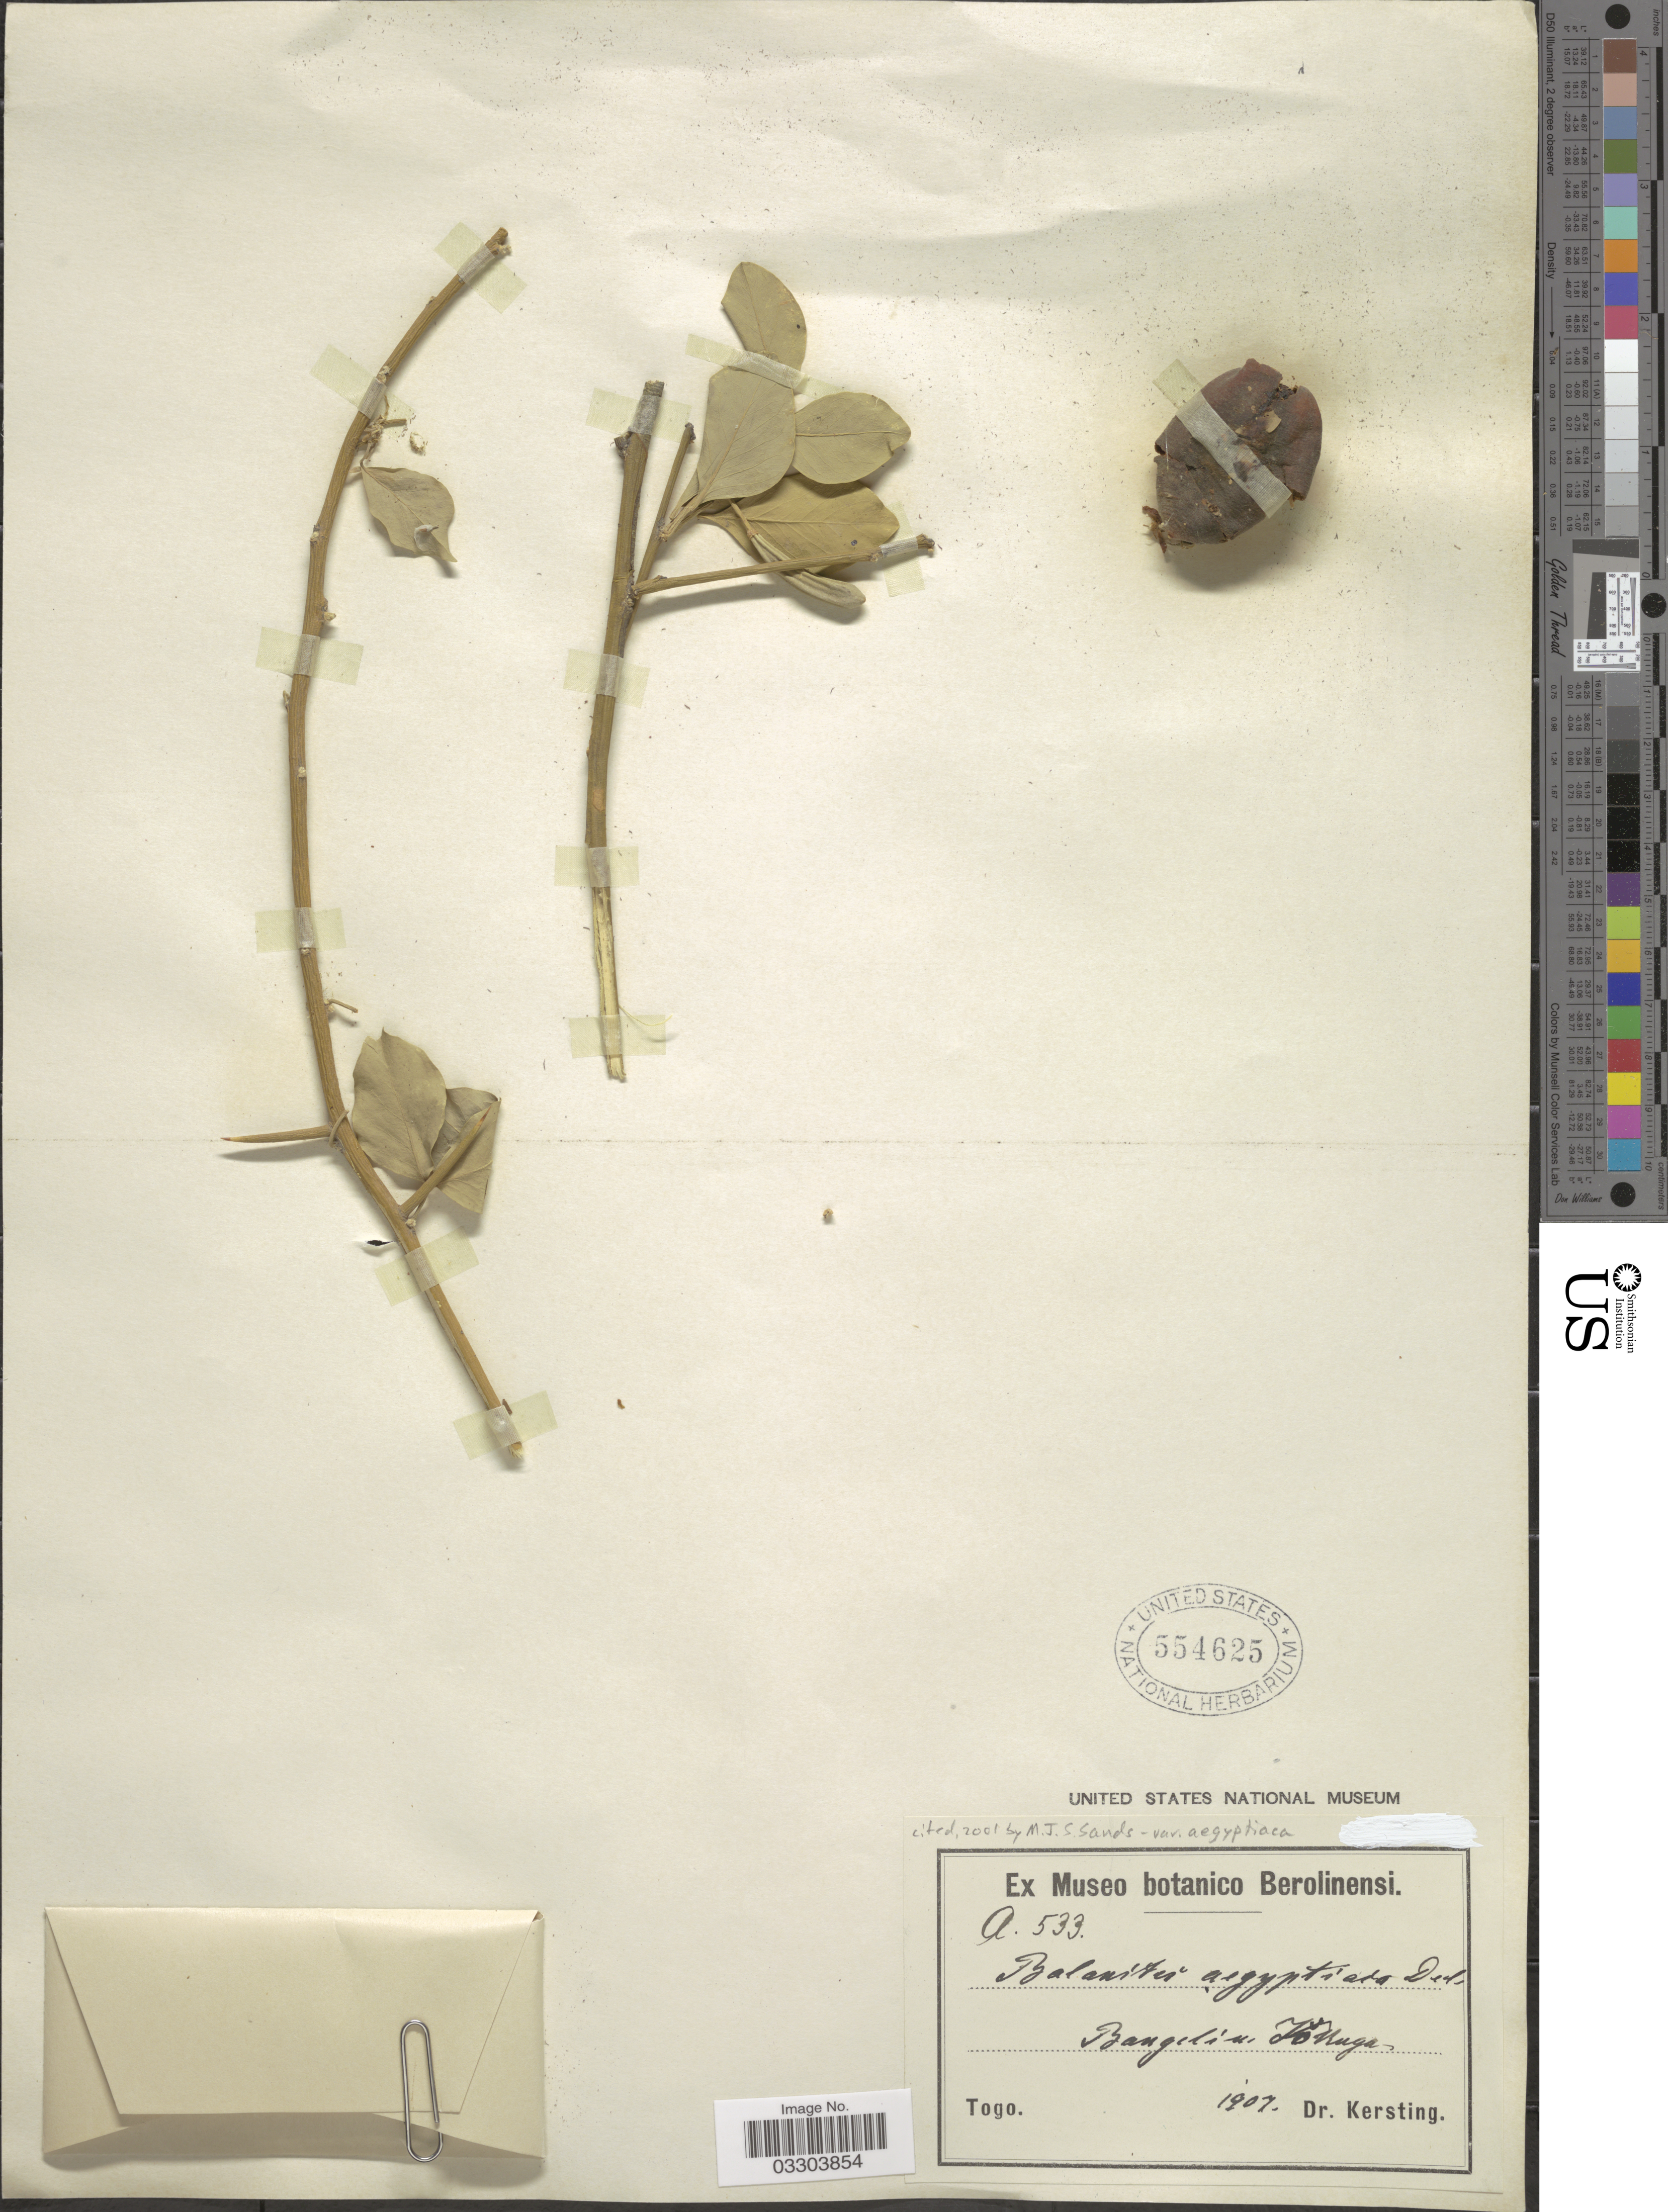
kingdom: Plantae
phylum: Tracheophyta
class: Magnoliopsida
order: Zygophyllales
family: Zygophyllaceae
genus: Balanites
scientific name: Balanites aegyptiaca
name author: (L.) Delile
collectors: -. Kersting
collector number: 533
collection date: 1907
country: Togo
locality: Bangeliu. Hruga. [interpreted]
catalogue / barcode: US 554625